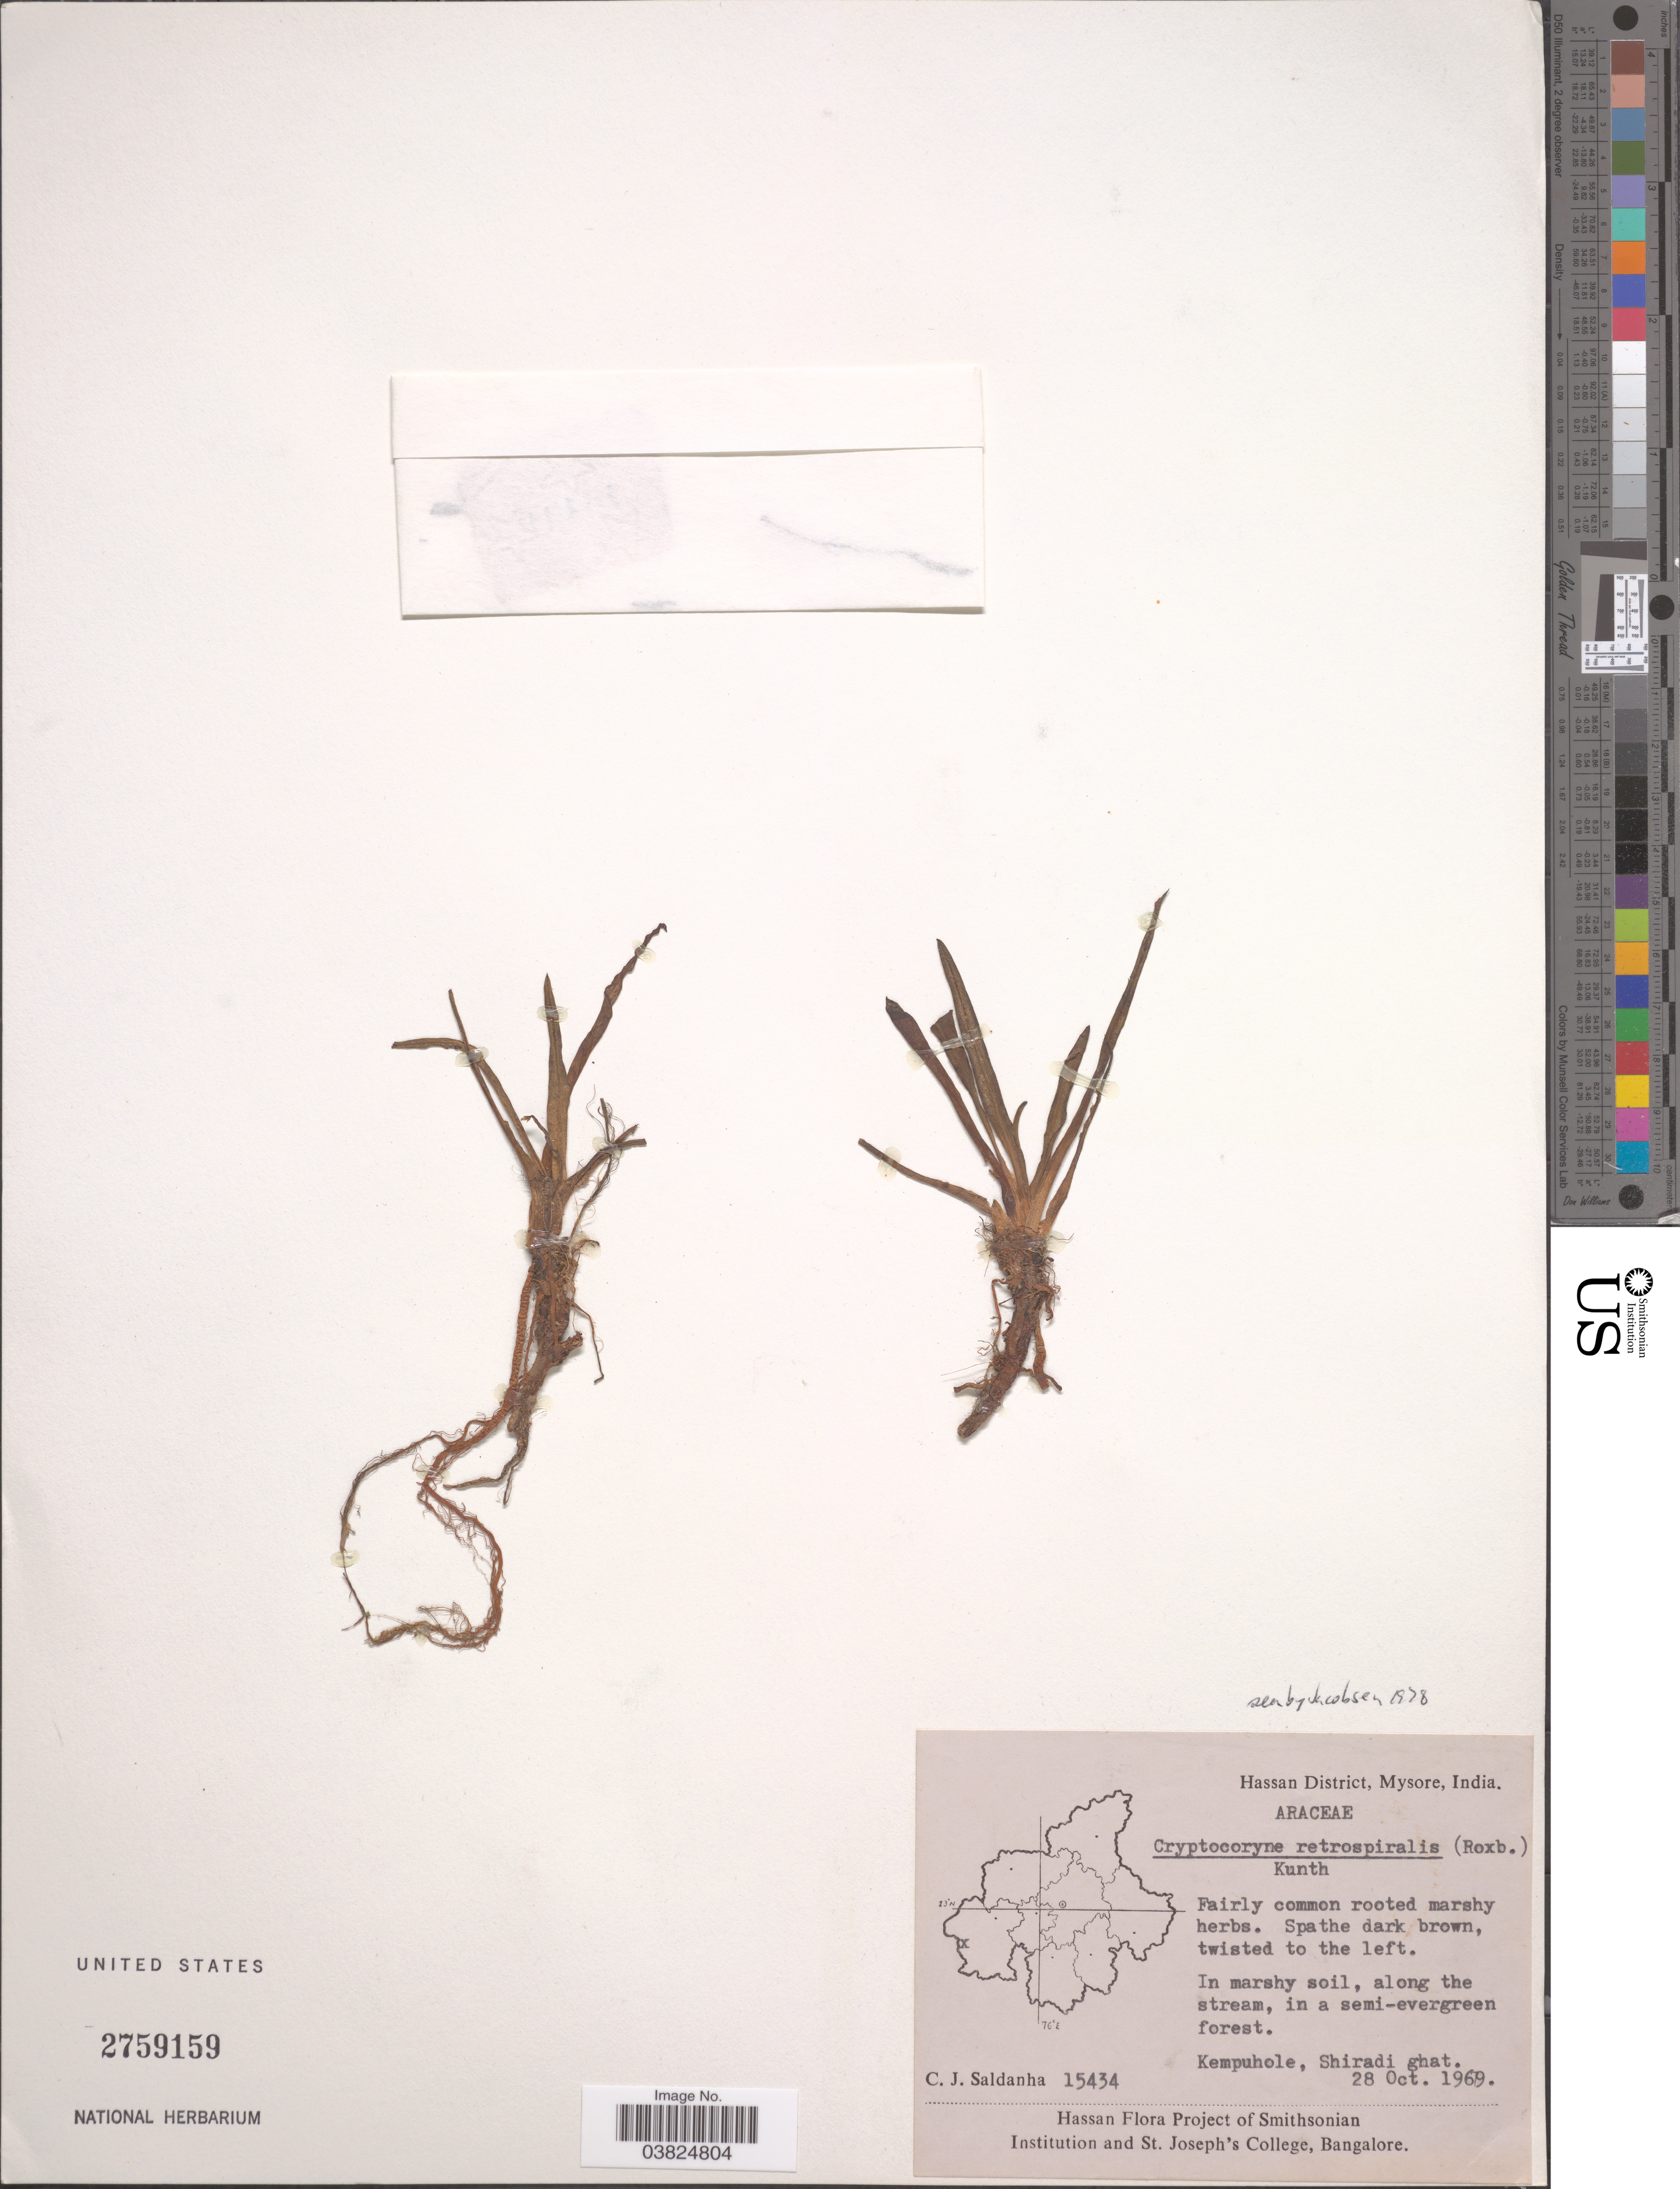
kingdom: Plantae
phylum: Tracheophyta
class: Liliopsida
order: Alismatales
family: Araceae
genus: Cryptocoryne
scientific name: Cryptocoryne retrospiralis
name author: (Roxb.) Kunth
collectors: C. J. Saldanha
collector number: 15434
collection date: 1969-10-28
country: India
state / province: Karnataka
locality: Hassan District, Mysore. Kempuhole, Shiradi ghat.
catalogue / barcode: US 2759159